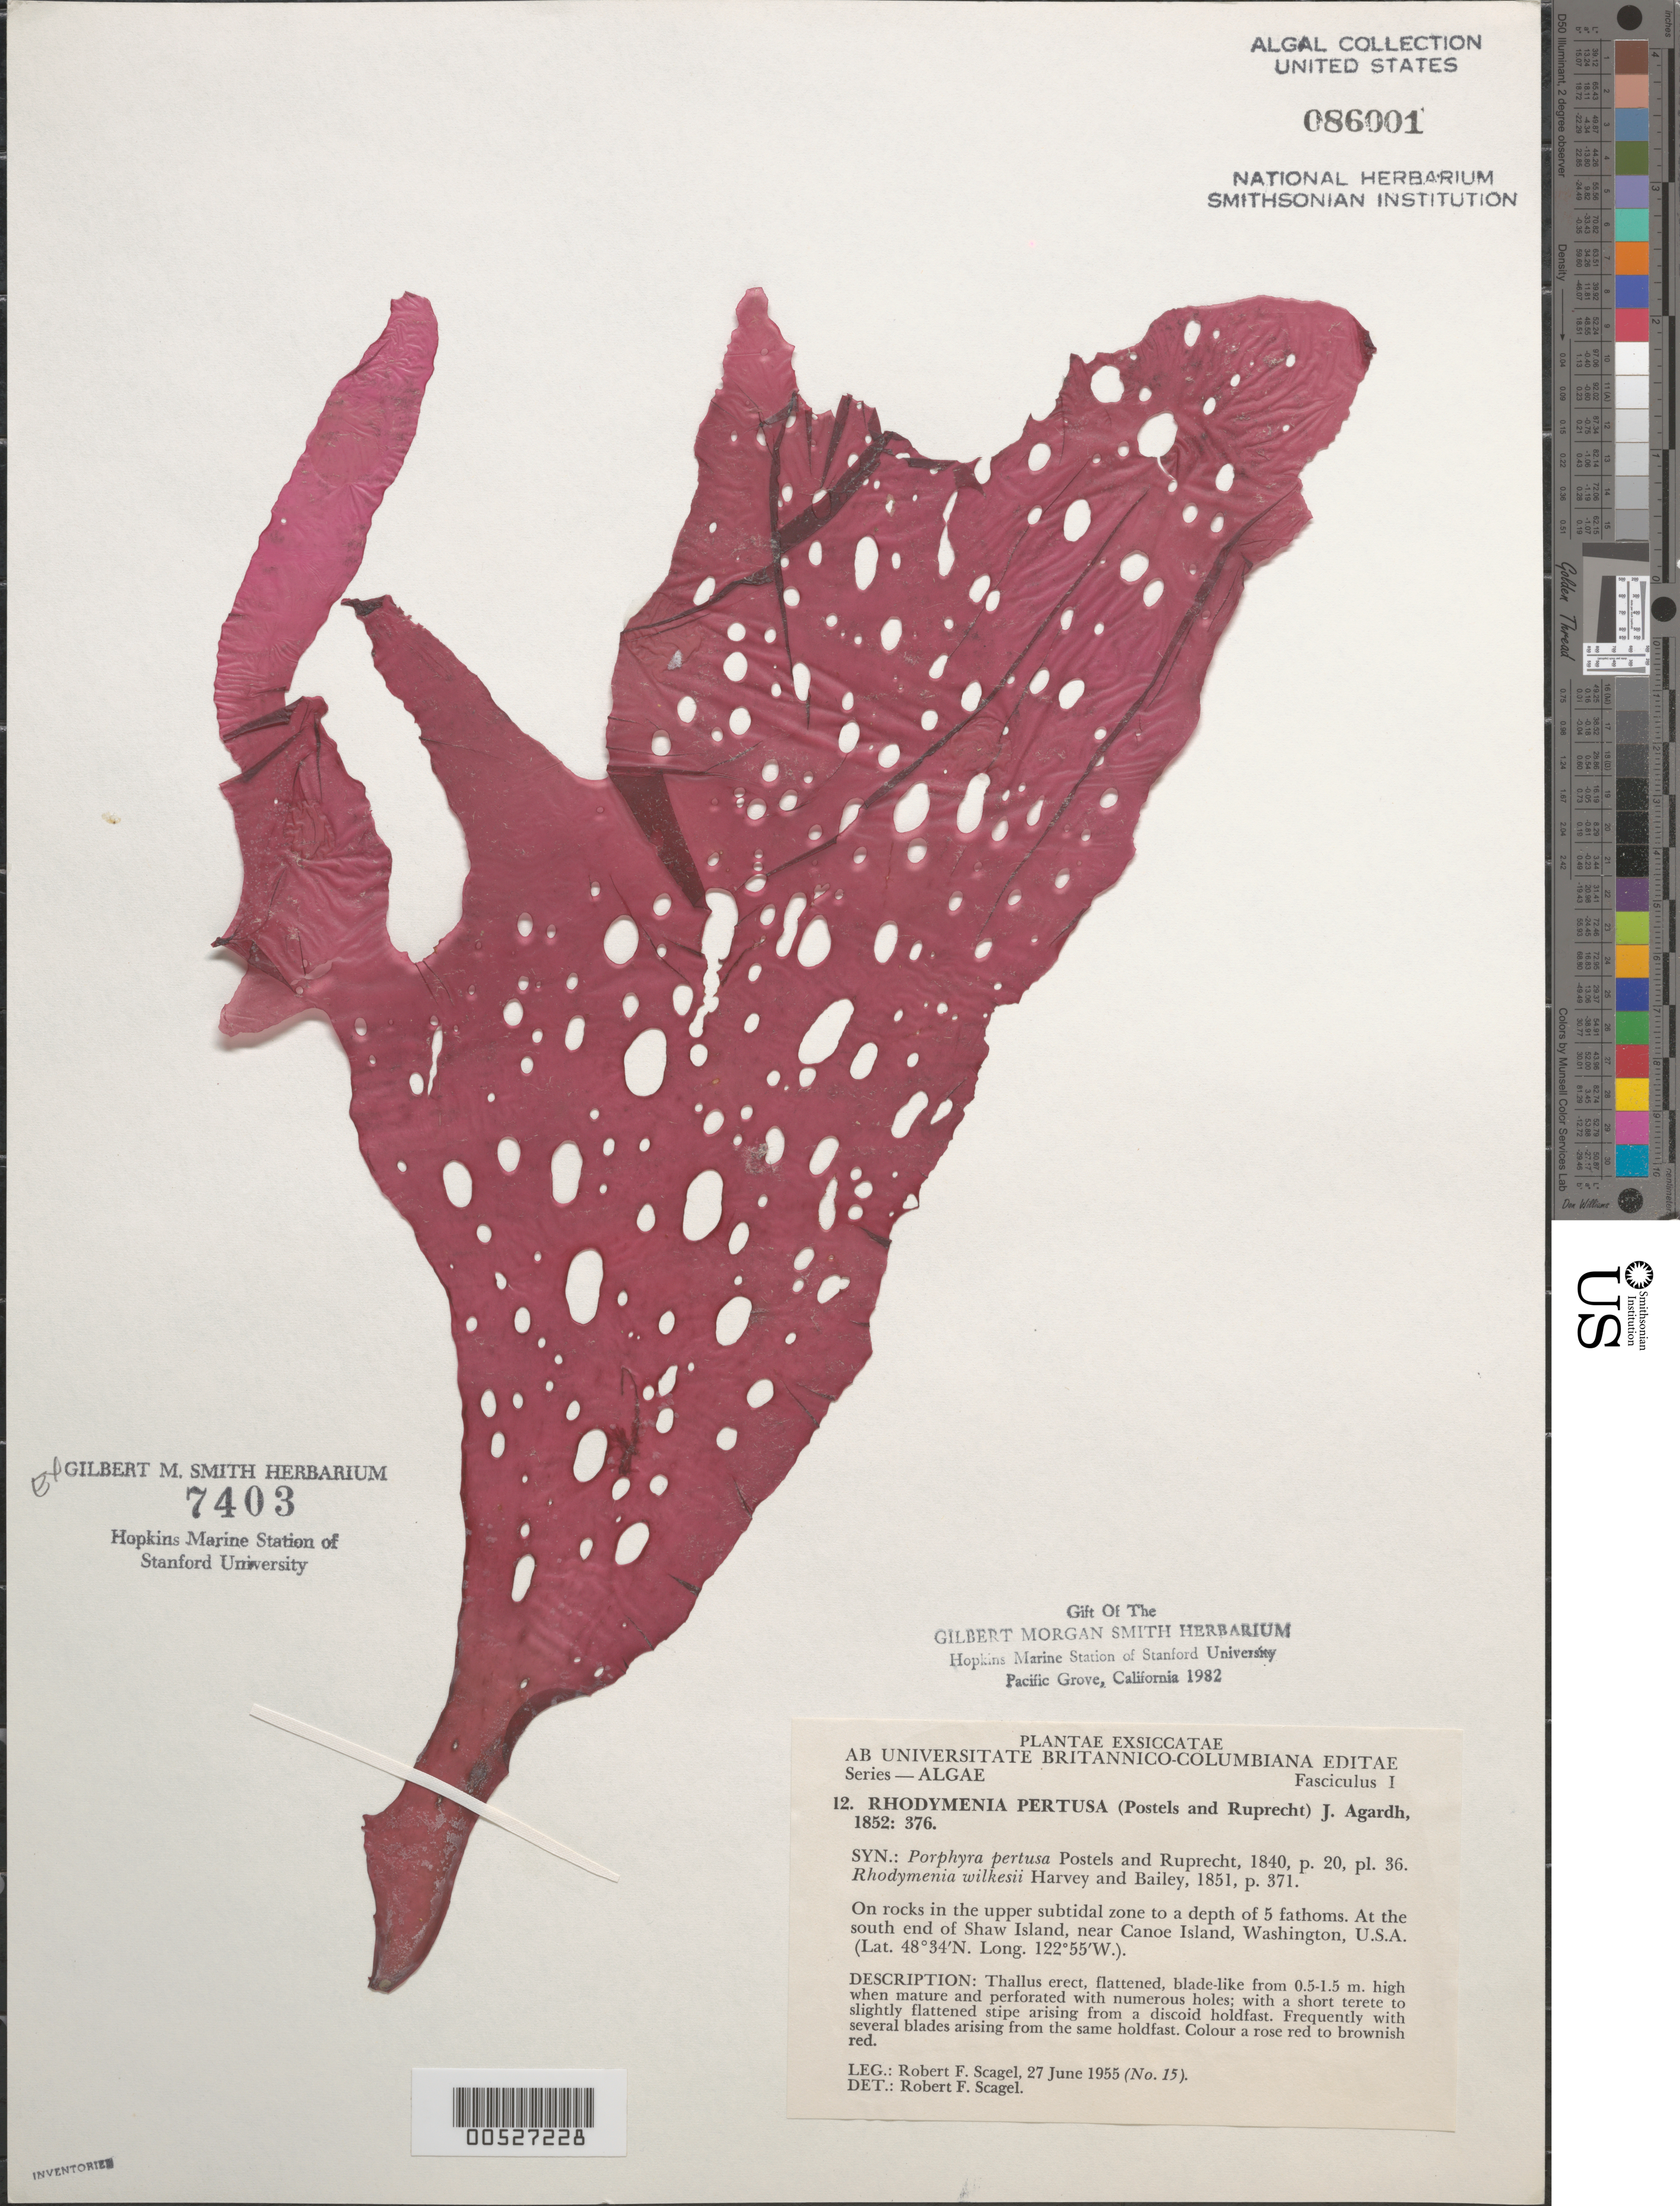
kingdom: Plantae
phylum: Rhodophyta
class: Florideophyceae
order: Rhodymeniales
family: Rhodymeniaceae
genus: Rhodymenia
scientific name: Rhodymenia pertusa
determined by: Scagel, R. F.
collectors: R. F. Scagel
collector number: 15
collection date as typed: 27 Jun 1955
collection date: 1955-06-27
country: United States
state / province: Washington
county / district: San Juan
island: Shaw Island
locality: Near Canoe Island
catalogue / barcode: US 86001